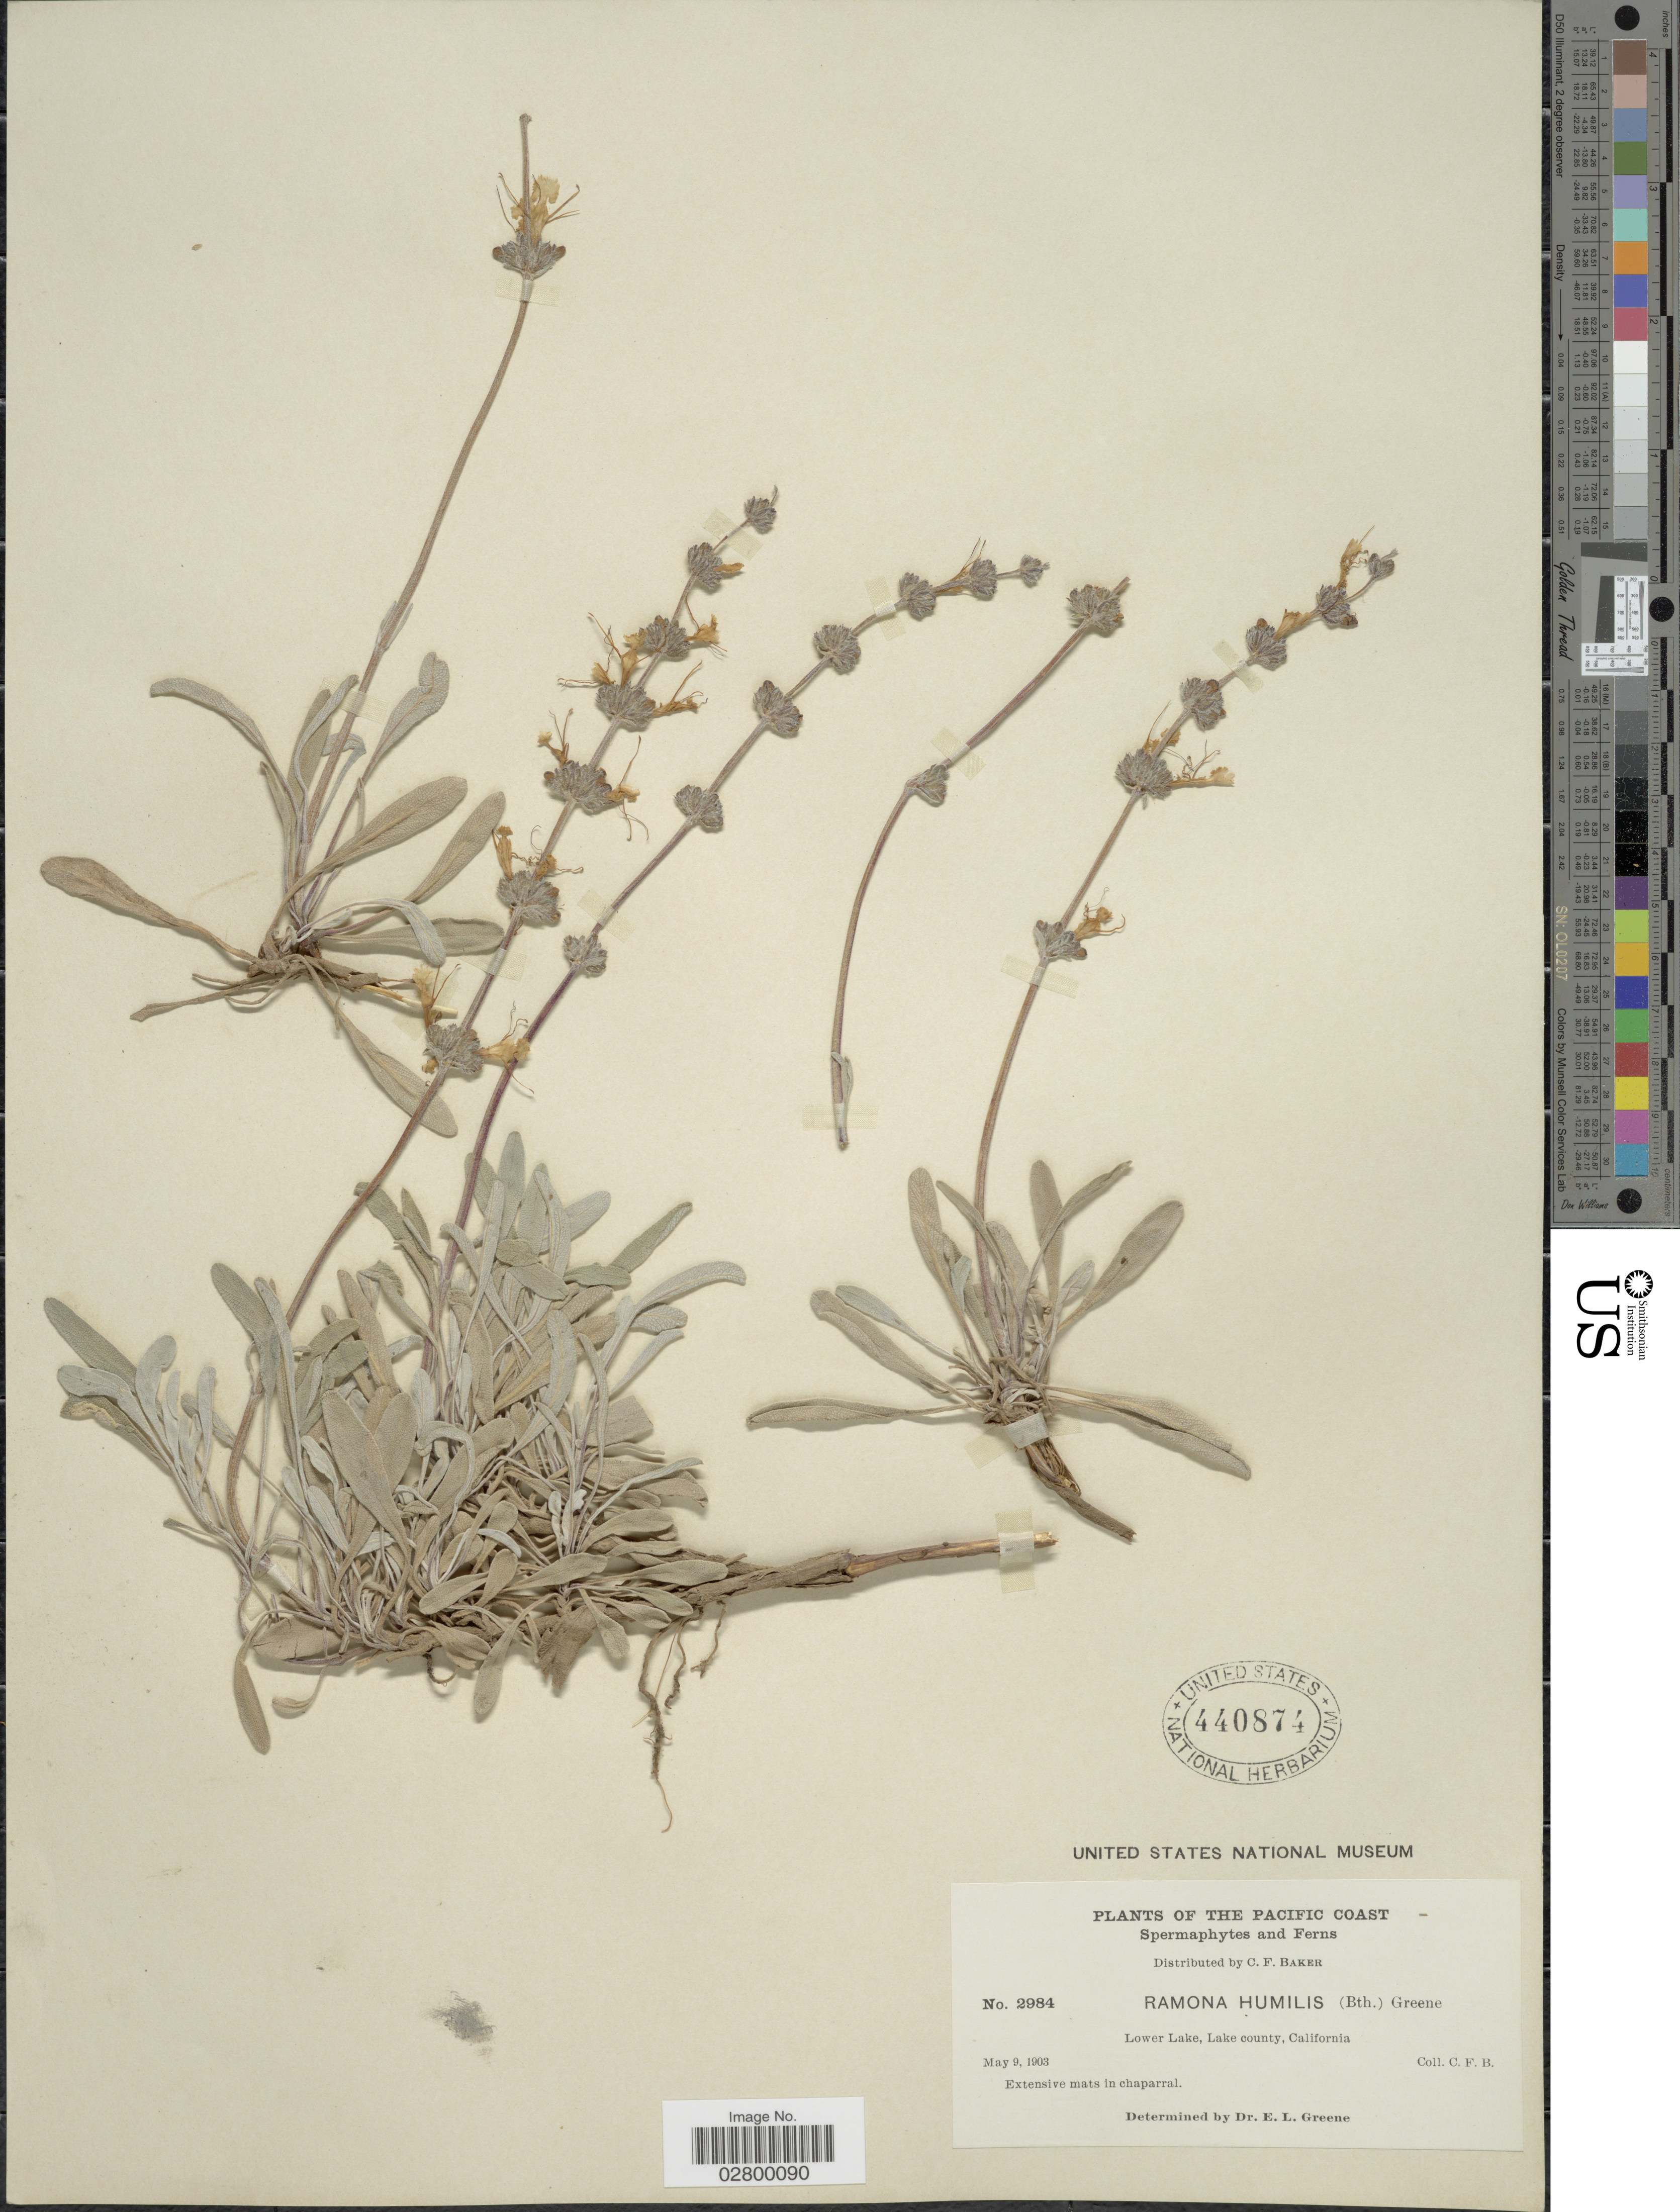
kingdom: Plantae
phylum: Tracheophyta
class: Magnoliopsida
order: Lamiales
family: Lamiaceae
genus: Salvia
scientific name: Salvia sonomensis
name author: Greene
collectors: C. F. Baker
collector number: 2984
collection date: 1903-05-09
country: United States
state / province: California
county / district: Lake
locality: The Pacific Coast, Lower Lake, Lake county.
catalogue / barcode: US 440874